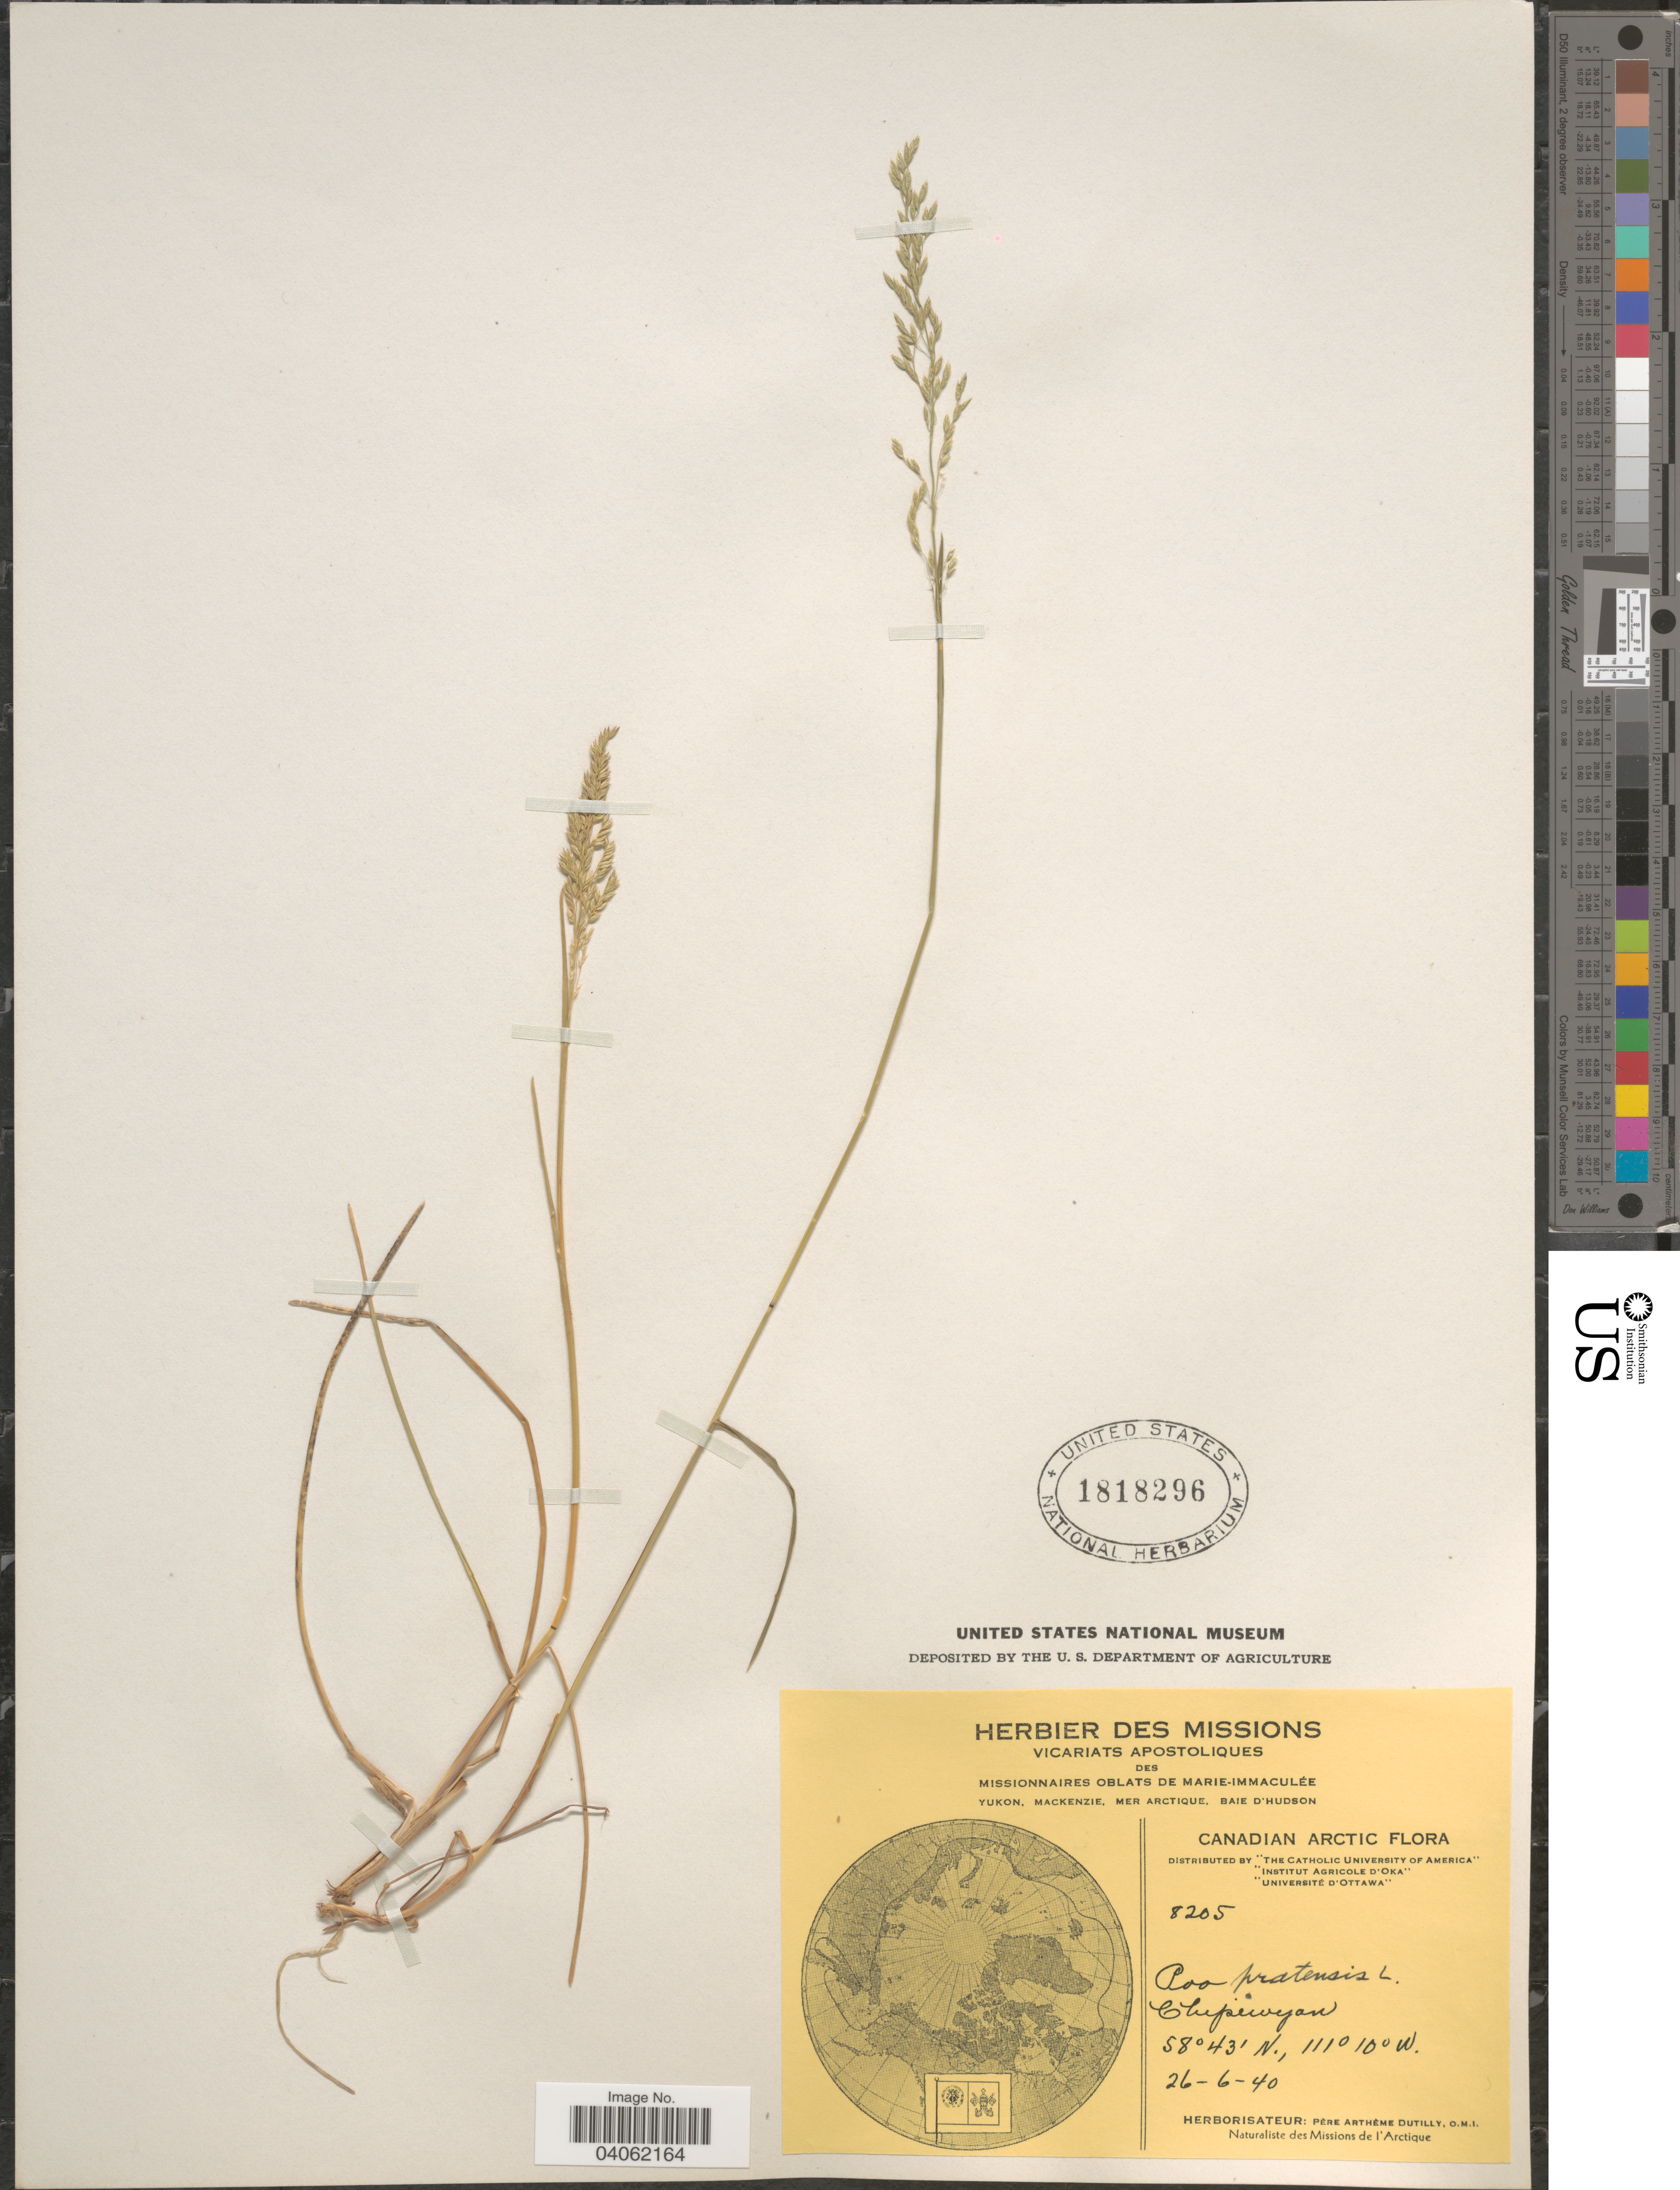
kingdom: Plantae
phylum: Tracheophyta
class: Liliopsida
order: Poales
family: Poaceae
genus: Poa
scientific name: Poa pratensis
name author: L.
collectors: P. Dutilly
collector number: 8205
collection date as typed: Transcribed d/m/y: 26/6/40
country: Canada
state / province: Alberta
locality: Canadian Arctic. Chipewyan.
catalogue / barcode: US 1818296